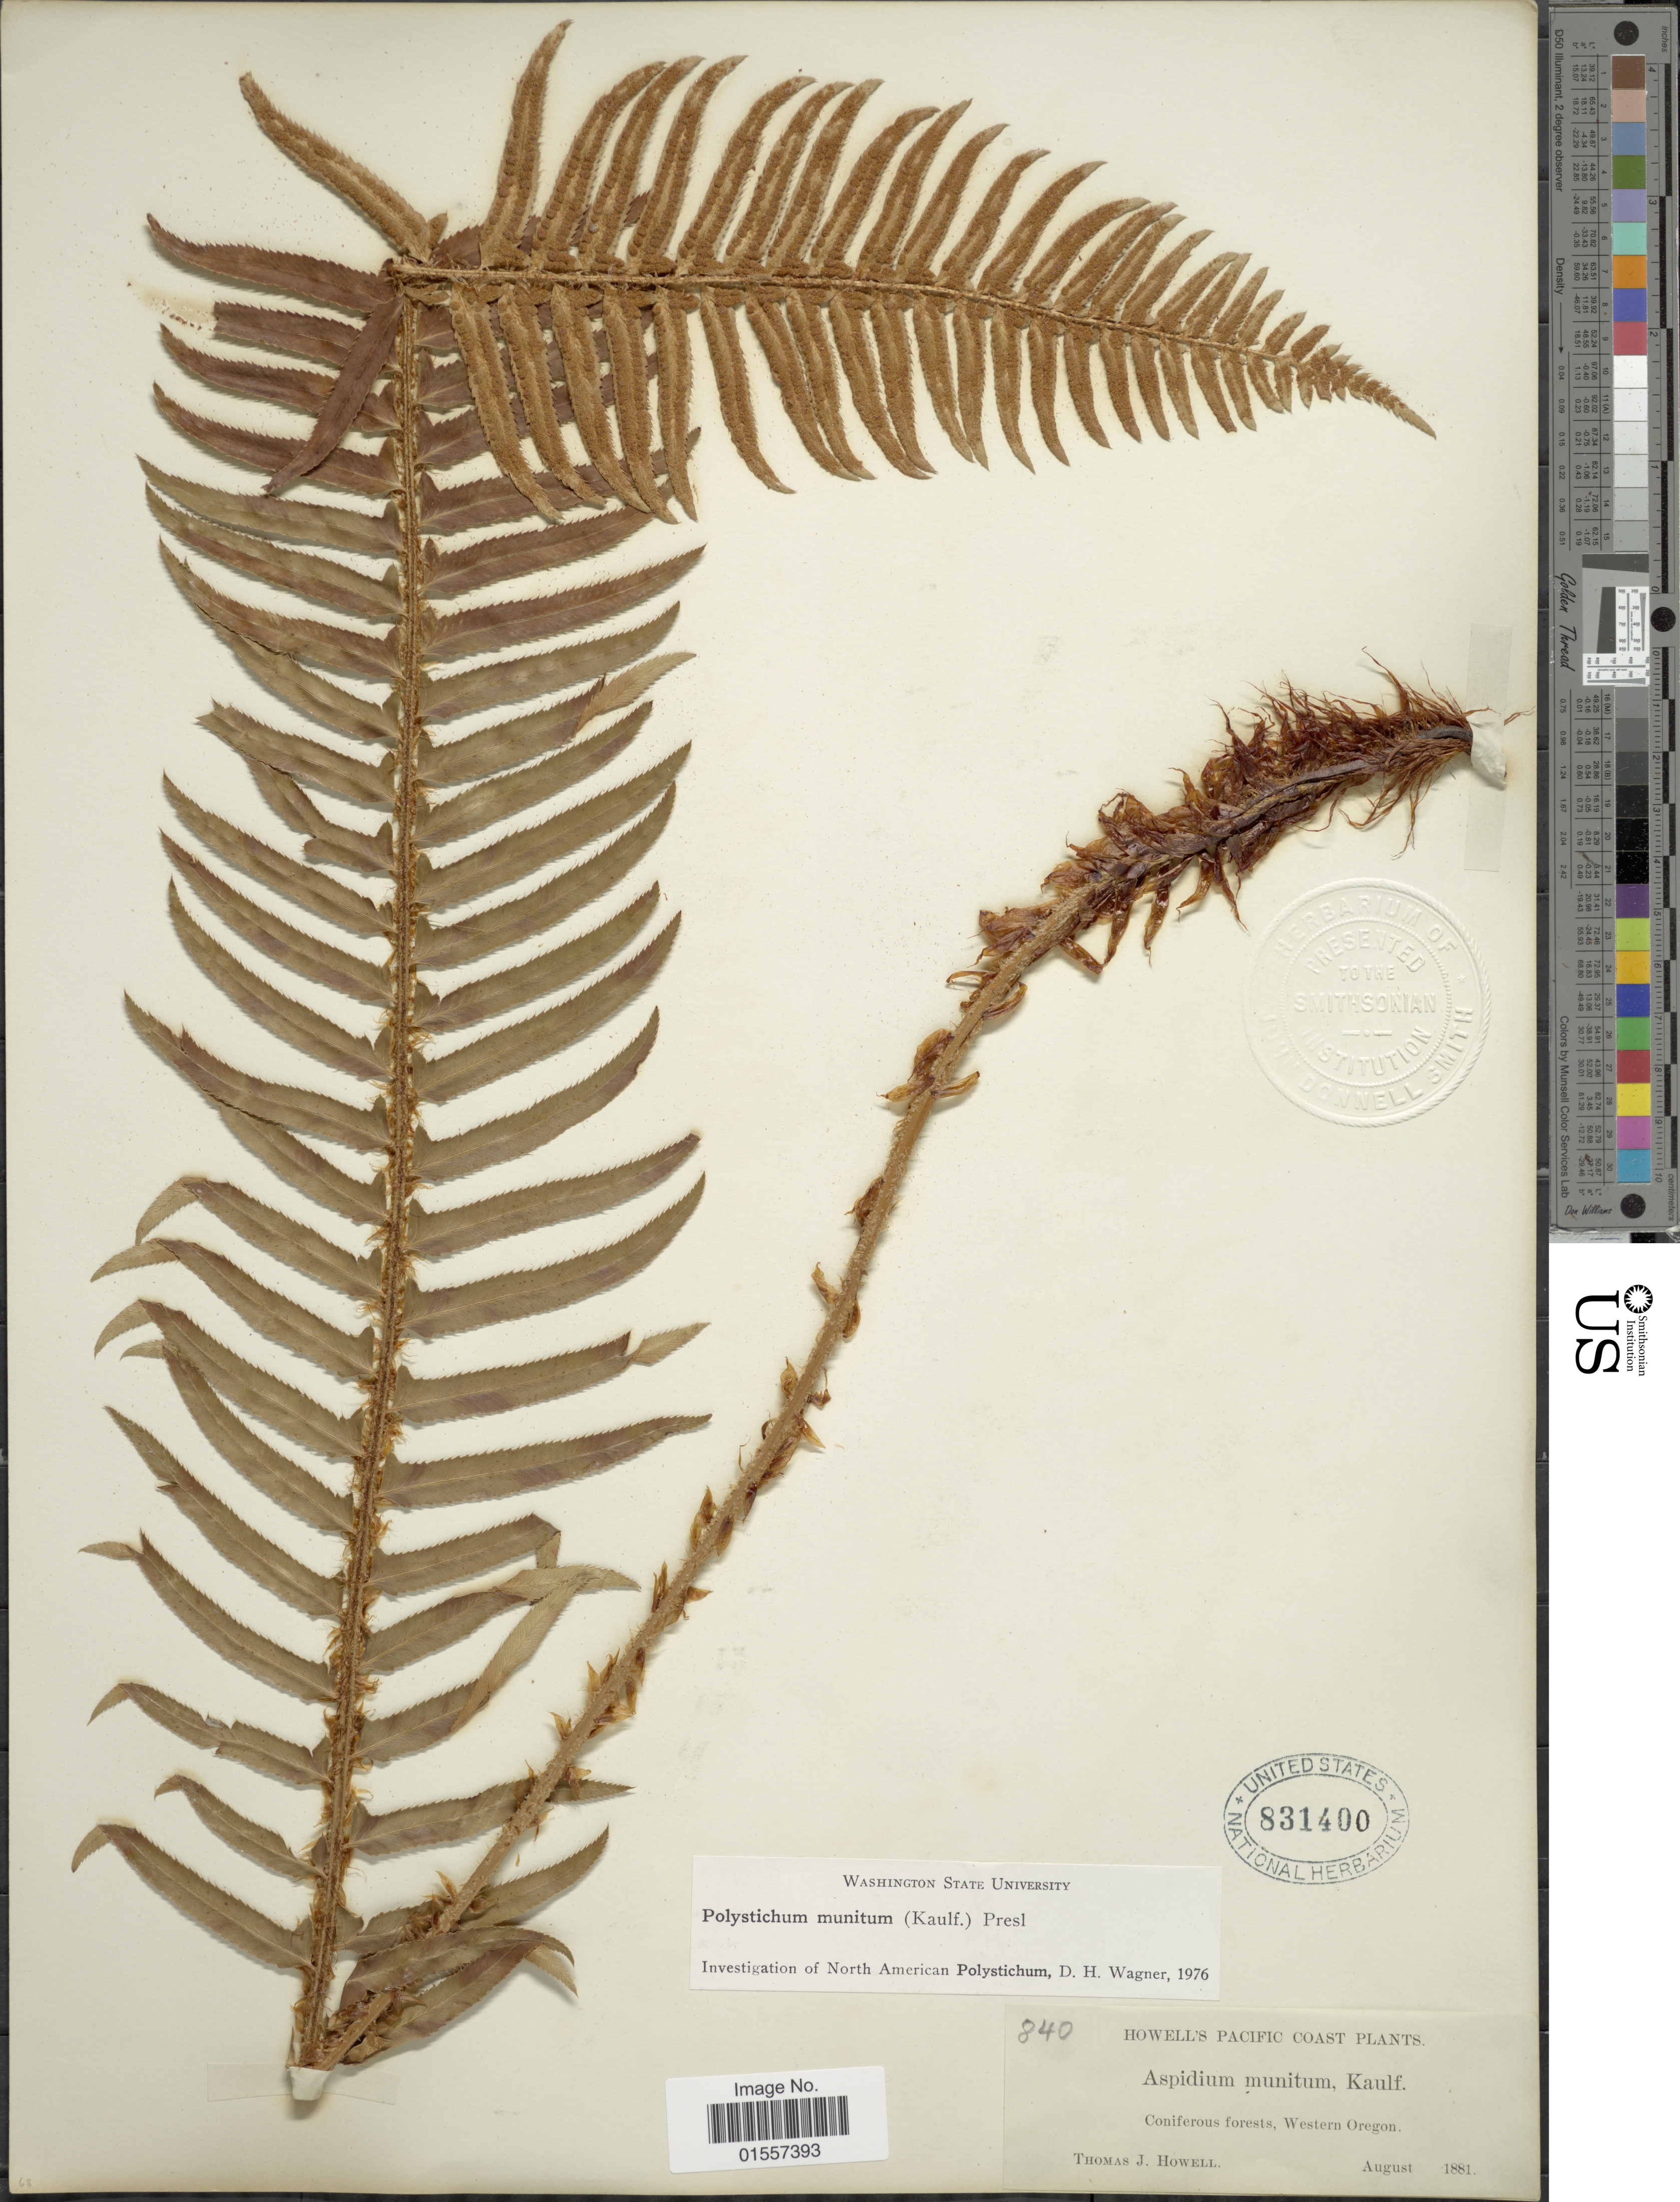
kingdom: Plantae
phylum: Tracheophyta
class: Polypodiopsida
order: Polypodiales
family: Dryopteridaceae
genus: Polystichum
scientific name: Polystichum munitum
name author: (Kaulf.) C. Presl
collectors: T. J. Howell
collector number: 840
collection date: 1881-08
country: United States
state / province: Oregon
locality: Coniferous forests, Western Oregon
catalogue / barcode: US 831400